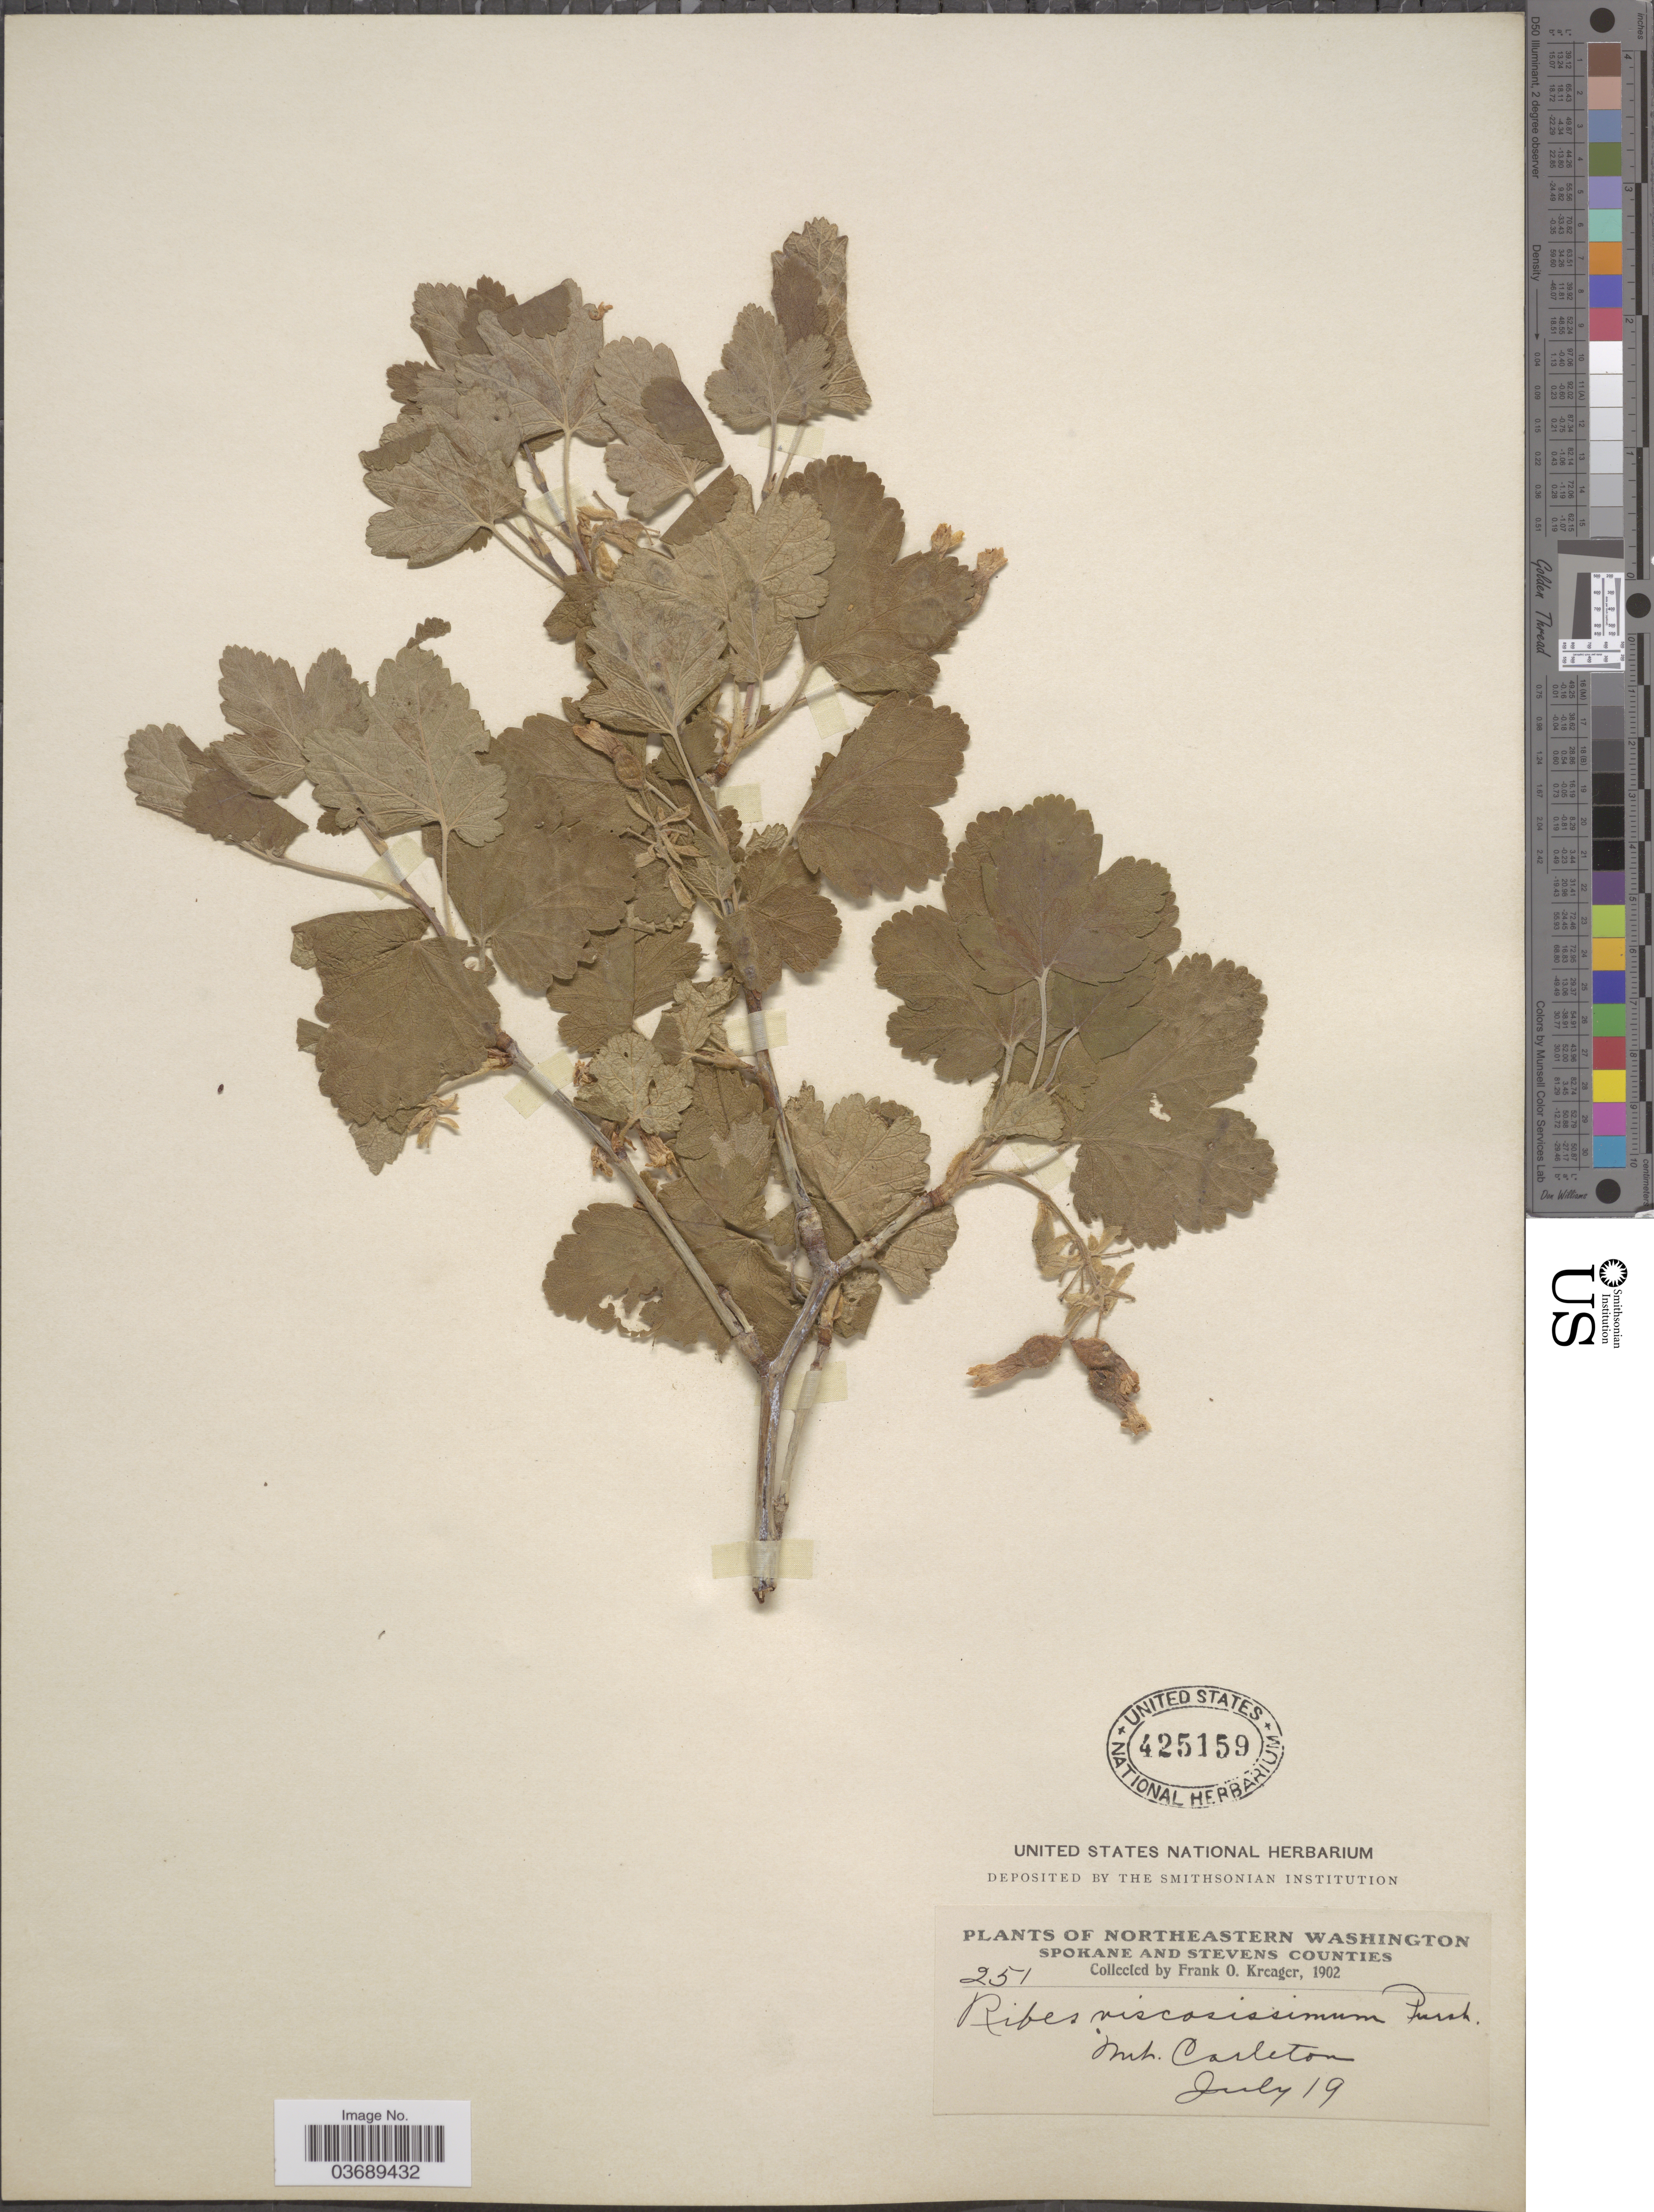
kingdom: Plantae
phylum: Tracheophyta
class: Magnoliopsida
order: Saxifragales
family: Grossulariaceae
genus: Ribes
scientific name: Ribes viscosissimum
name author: Pursh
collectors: F. Kreager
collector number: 251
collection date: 1902-07-19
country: United States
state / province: Washington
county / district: Spokane / Stevens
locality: Northeastern Washington. Spokane and Stevens Counties. Mt. Carleton.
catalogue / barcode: US 425159